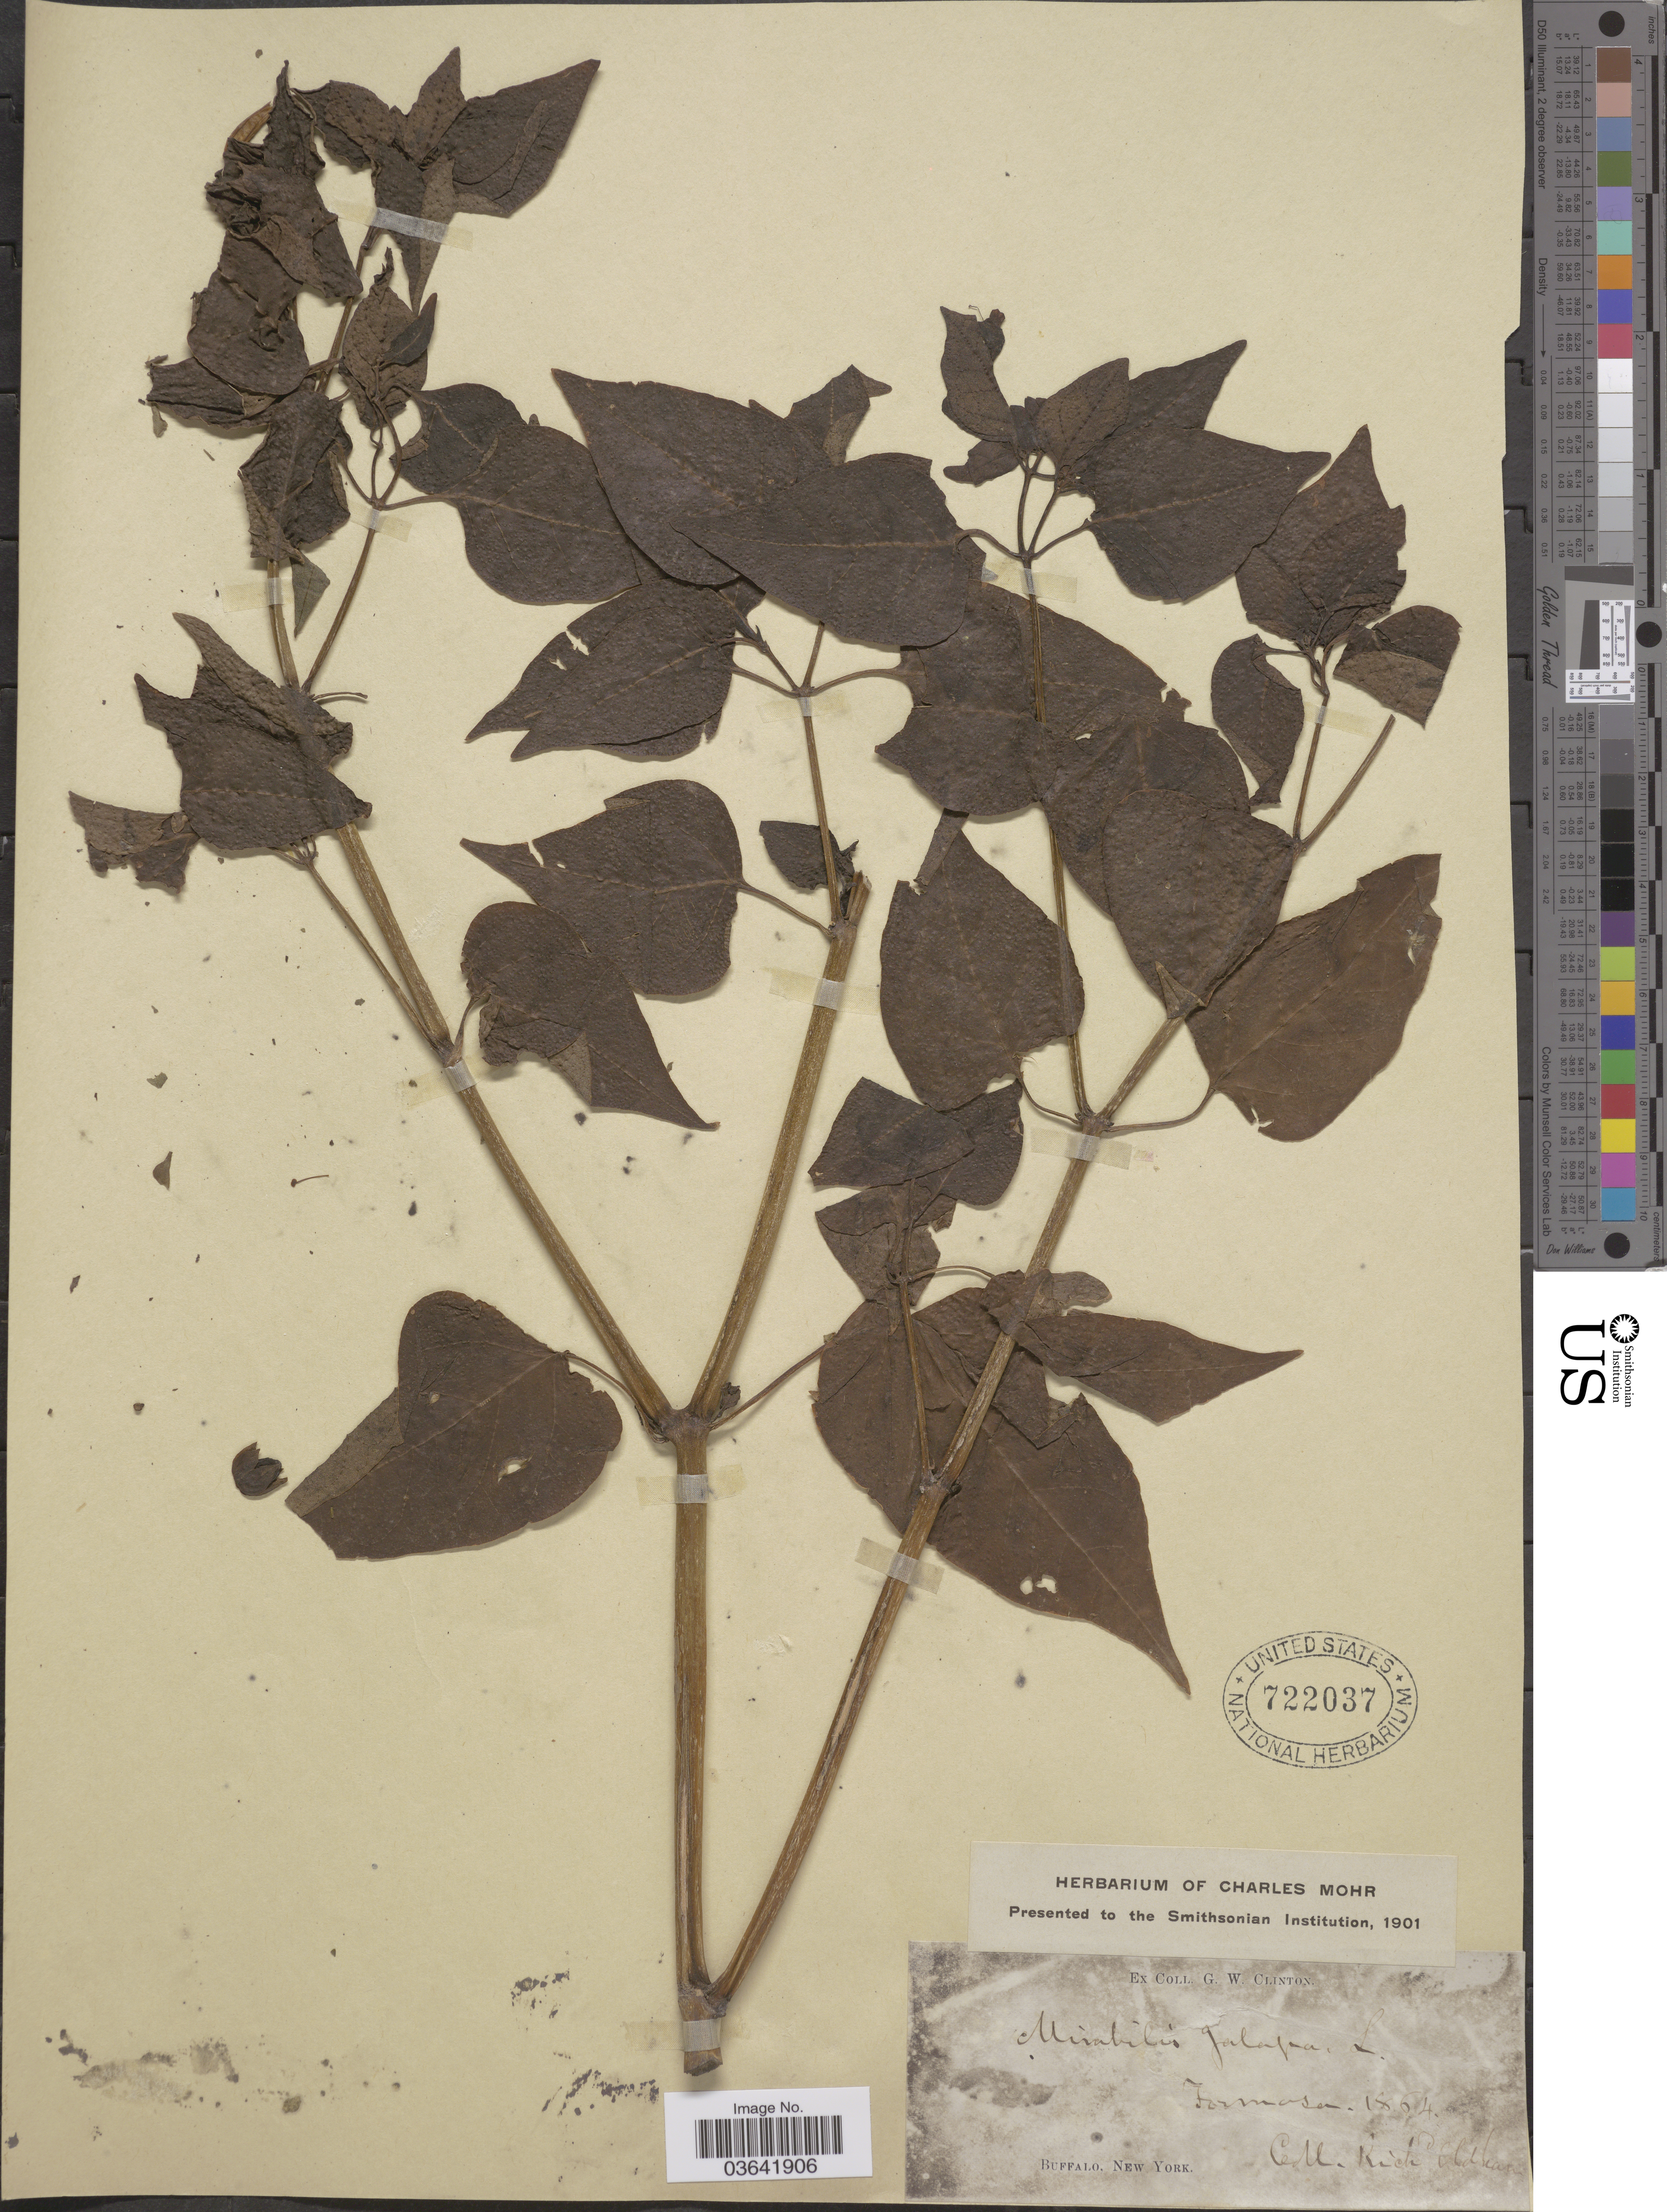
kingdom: Plantae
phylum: Tracheophyta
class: Magnoliopsida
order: Caryophyllales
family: Nyctaginaceae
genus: Mirabilis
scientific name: Mirabilis jalapa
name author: L.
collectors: R. Oldham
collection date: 1864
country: Taiwan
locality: Formosa.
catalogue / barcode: US 722037